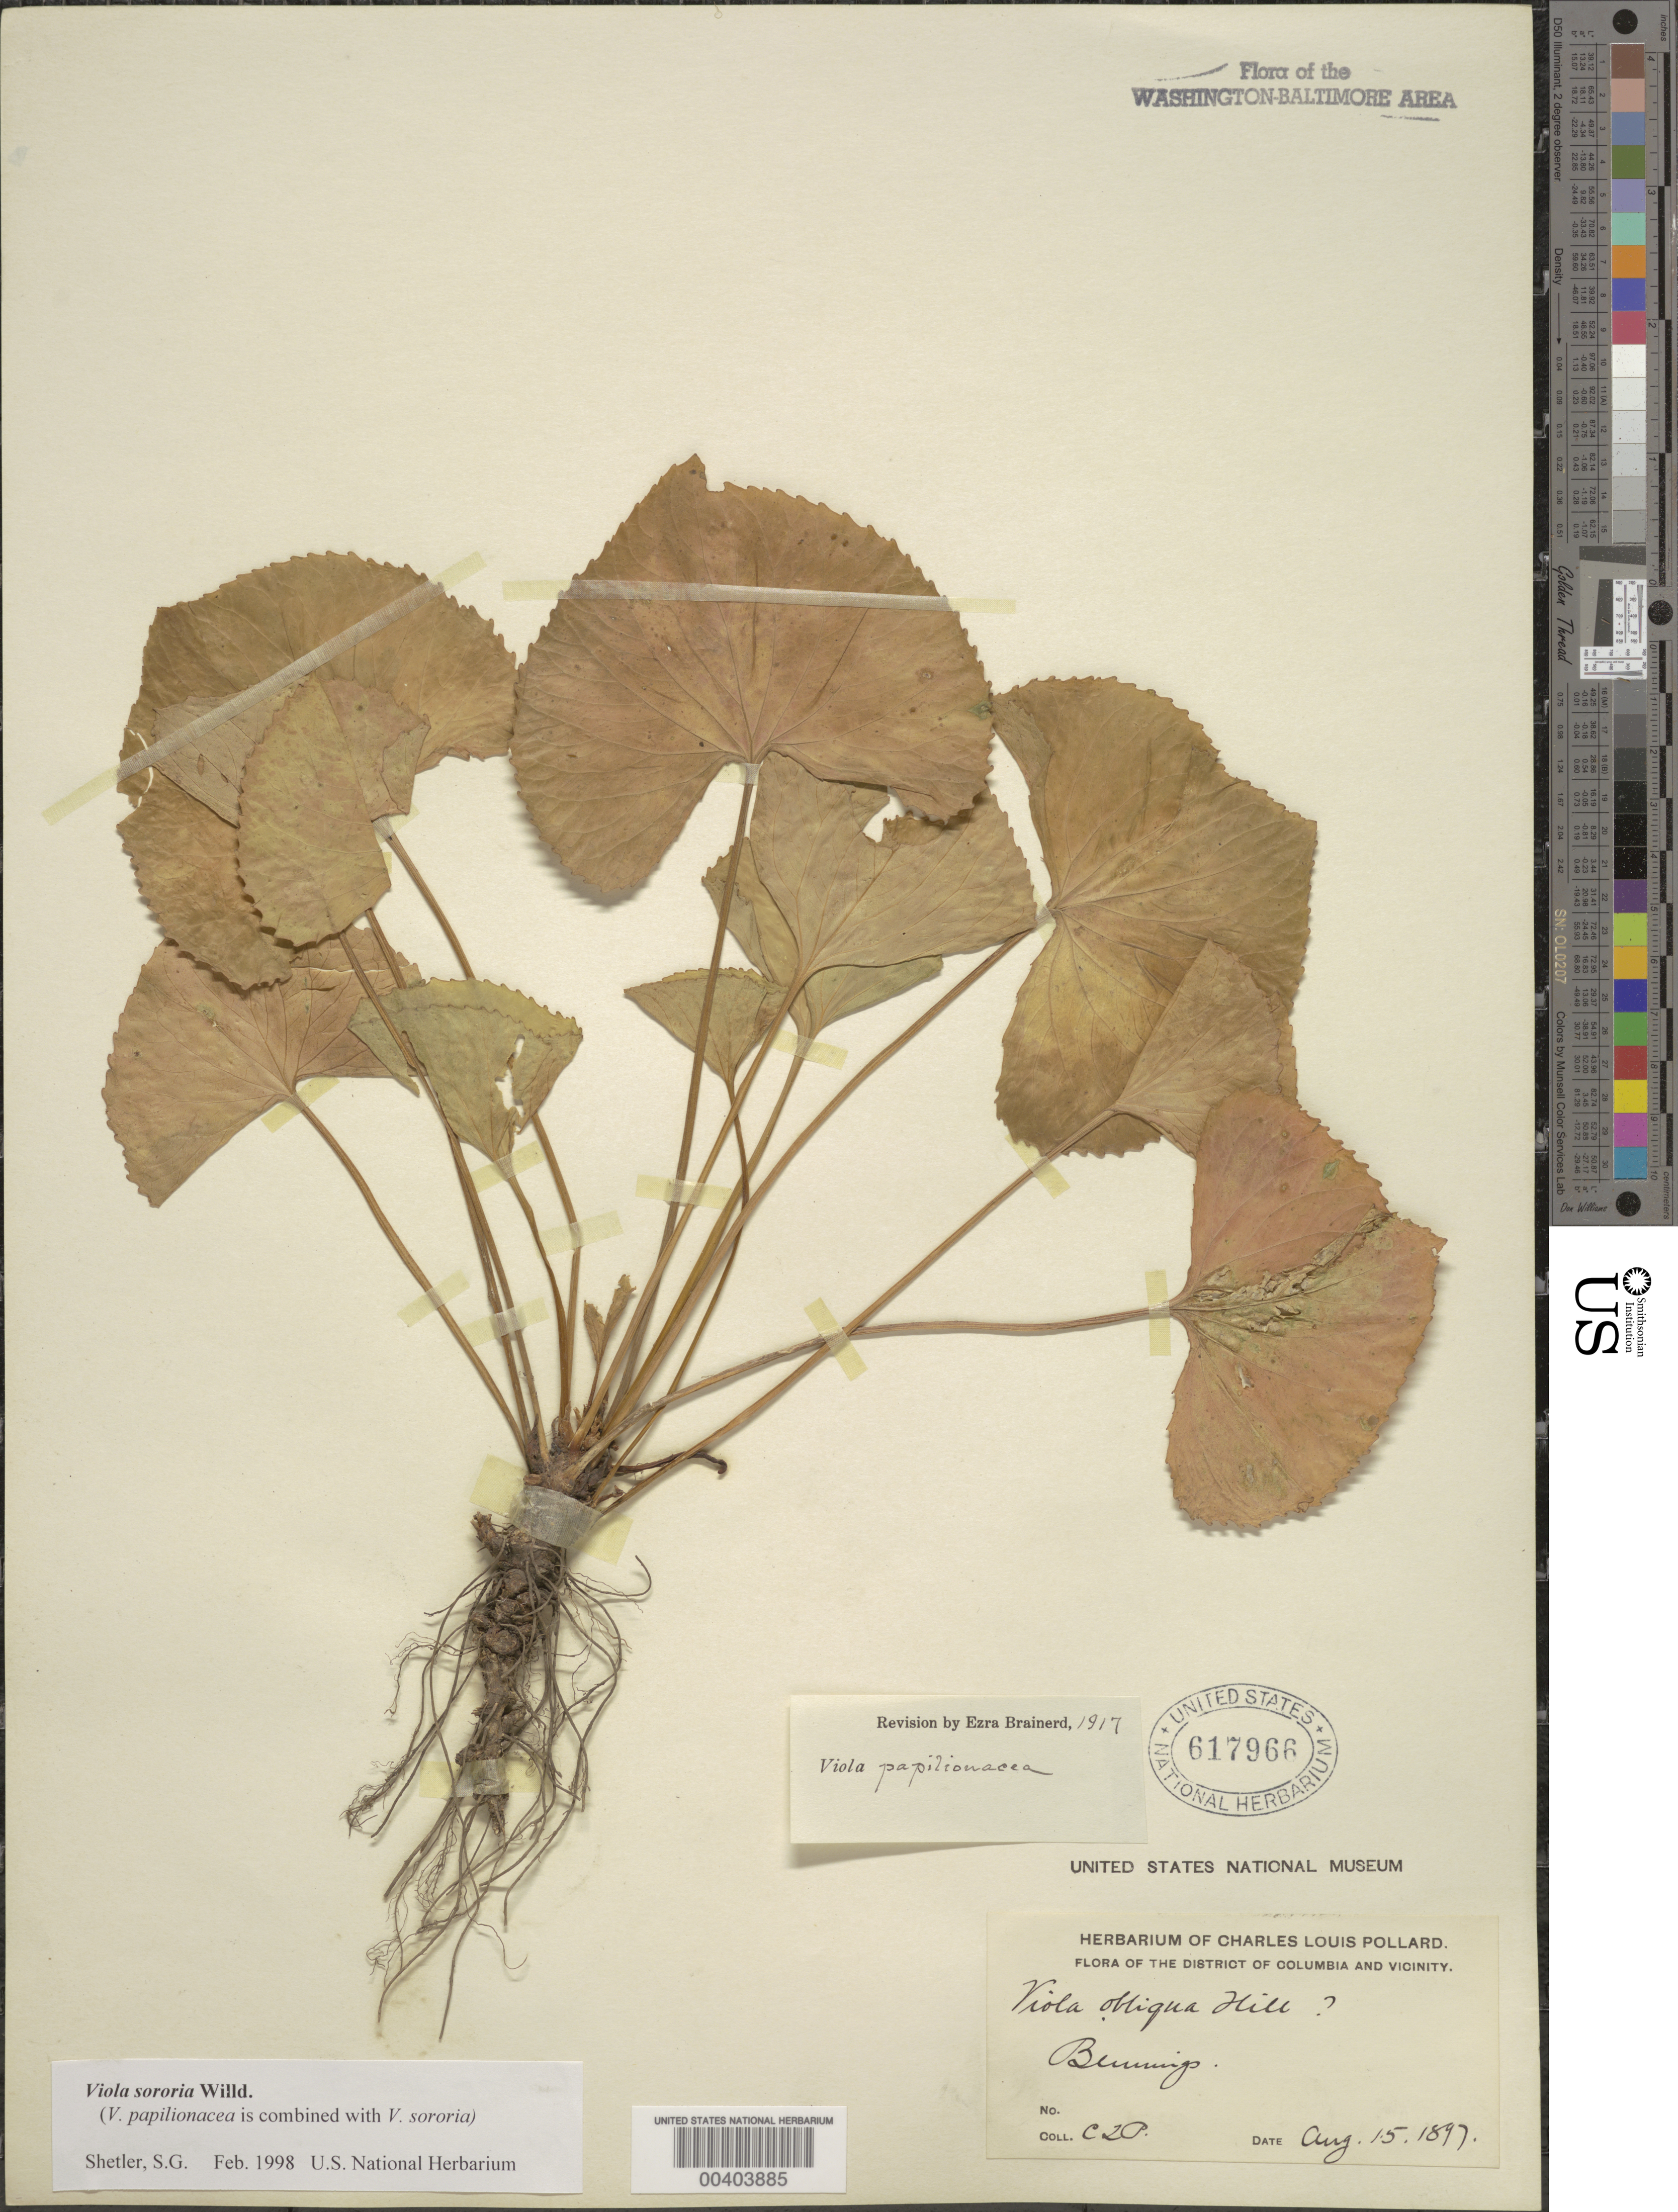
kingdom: Plantae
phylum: Tracheophyta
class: Magnoliopsida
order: Malpighiales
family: Violaceae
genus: Viola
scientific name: Viola sororia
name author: Willd.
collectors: C. L. Pollard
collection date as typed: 15 Aug 1897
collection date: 1897-08-15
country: United States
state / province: District of Columbia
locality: Bennings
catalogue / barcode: US 617966